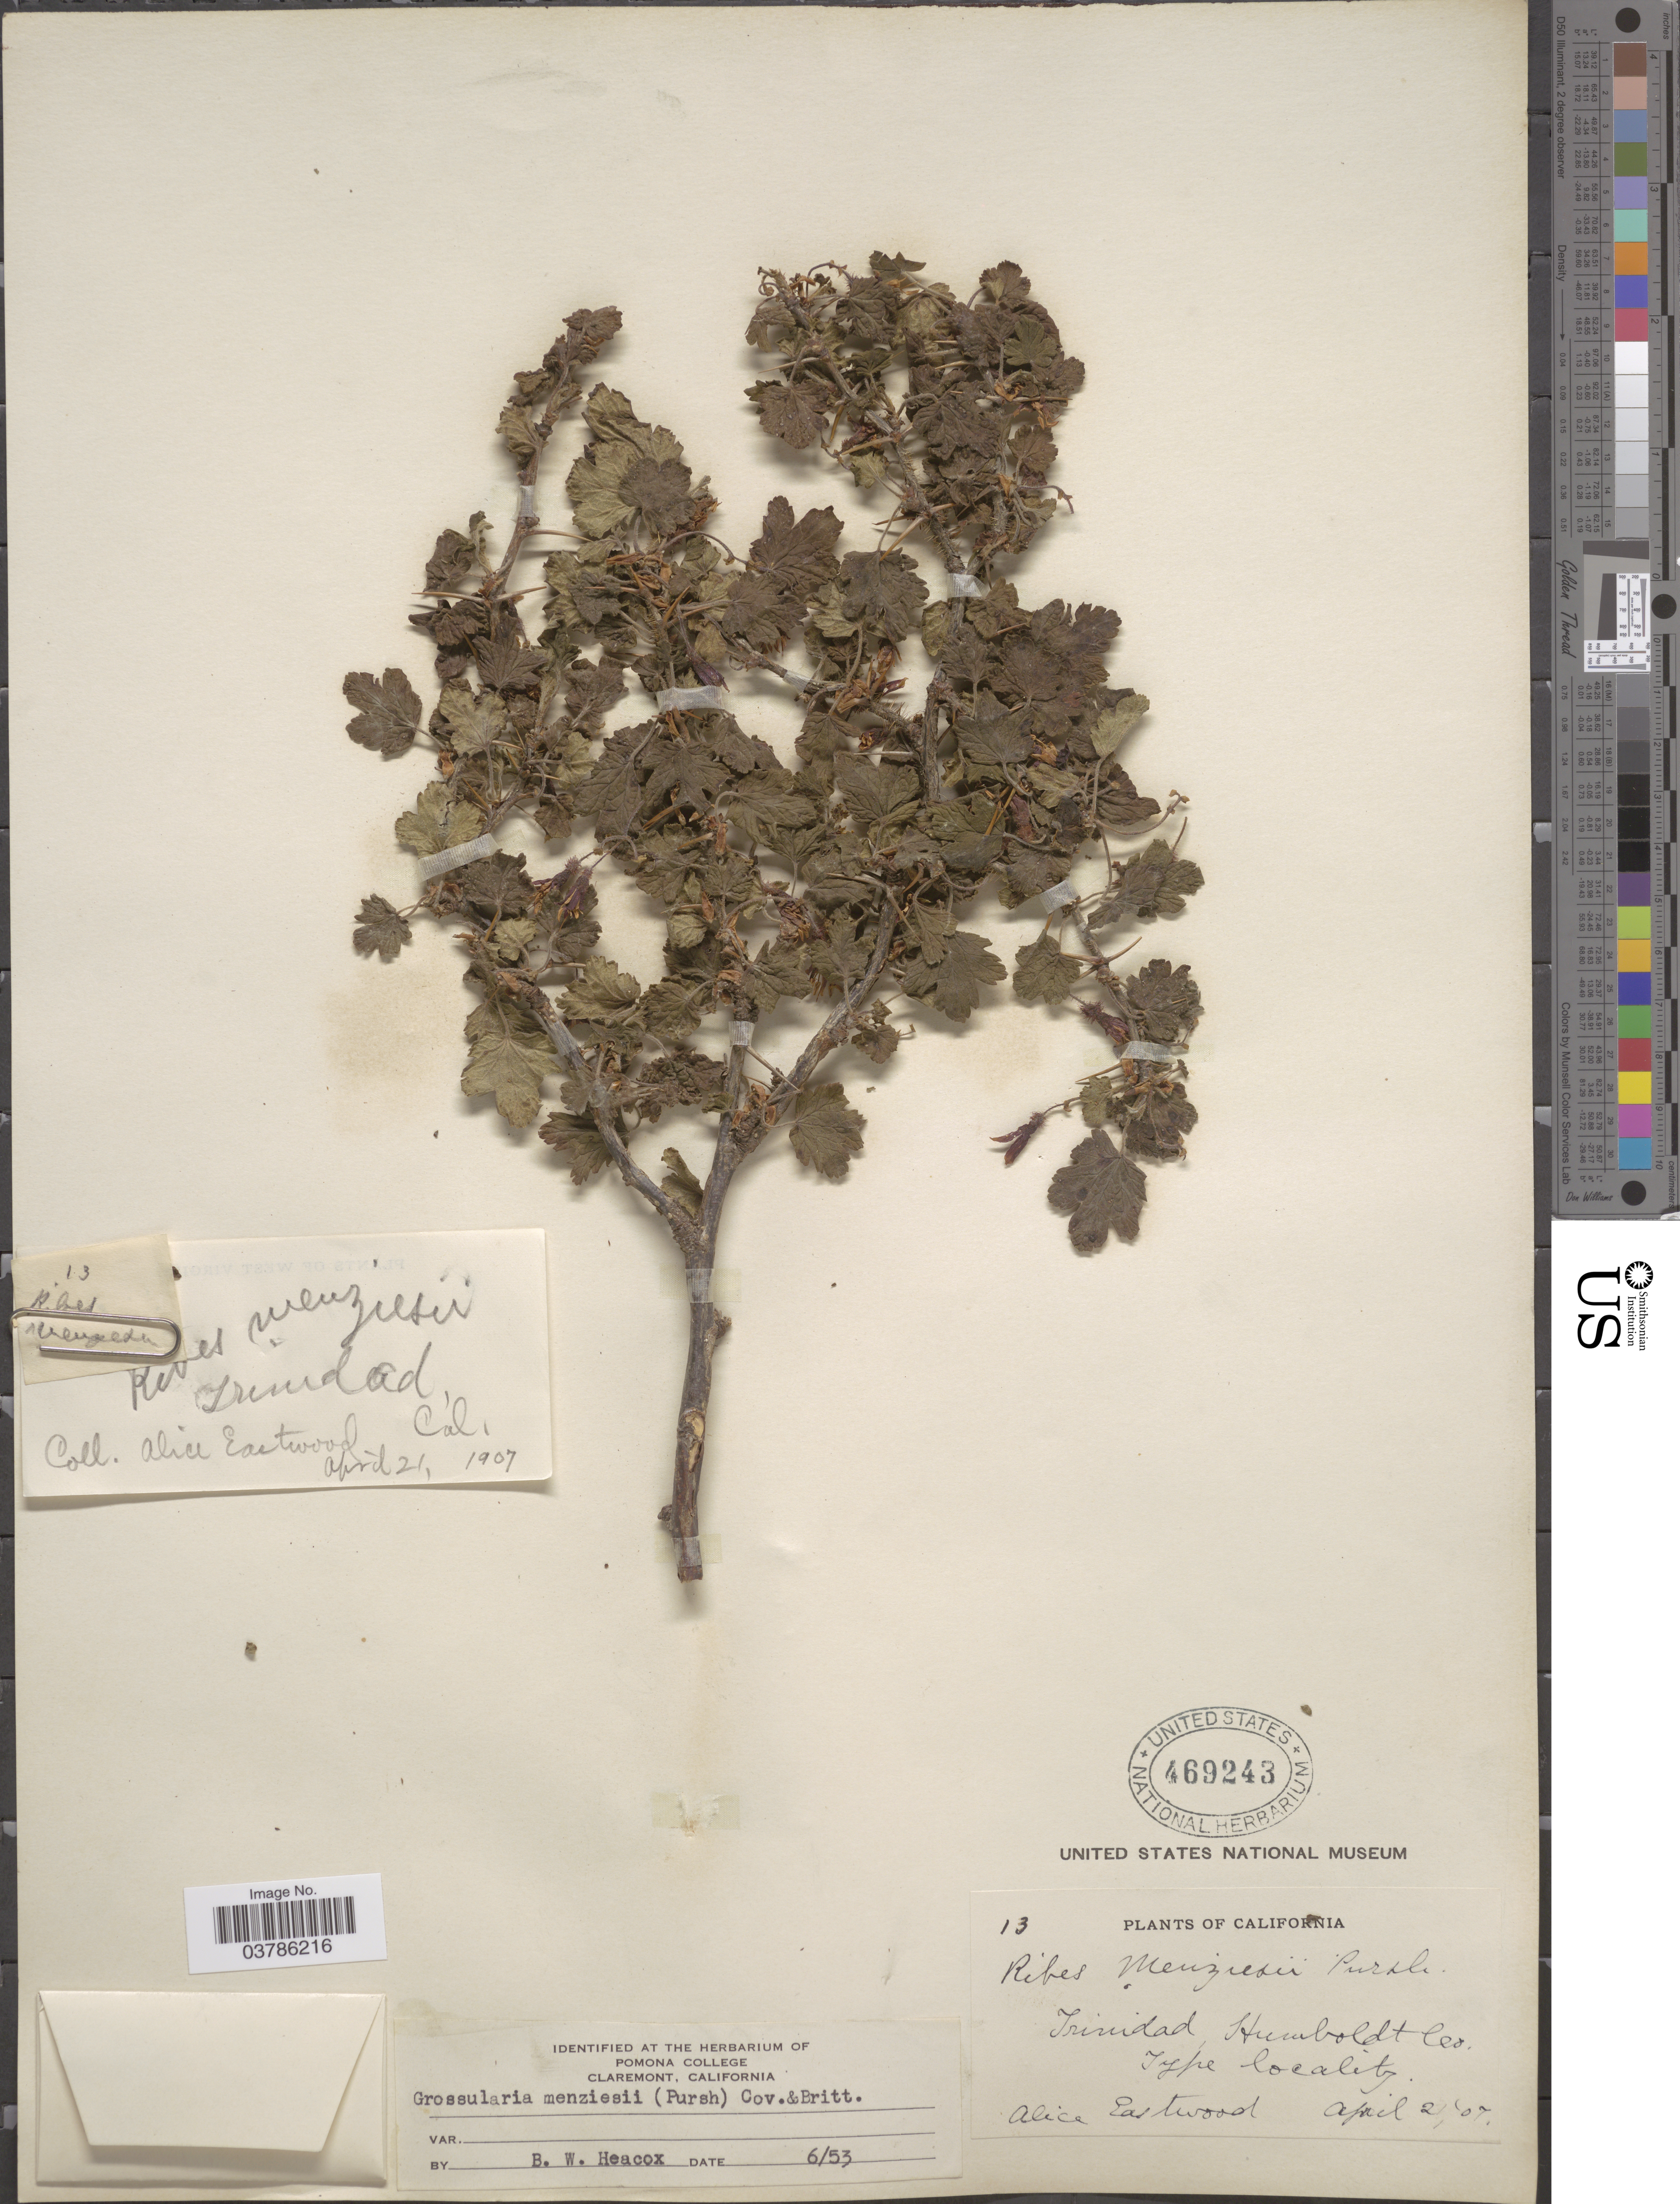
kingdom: Plantae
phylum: Tracheophyta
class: Magnoliopsida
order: Saxifragales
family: Grossulariaceae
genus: Ribes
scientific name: Ribes menziesii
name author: Pursh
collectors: A. Eastwood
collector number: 13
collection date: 1907-04-21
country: United States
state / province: California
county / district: Humboldt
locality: Trinidad, Humboldt Co.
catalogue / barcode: US 469243